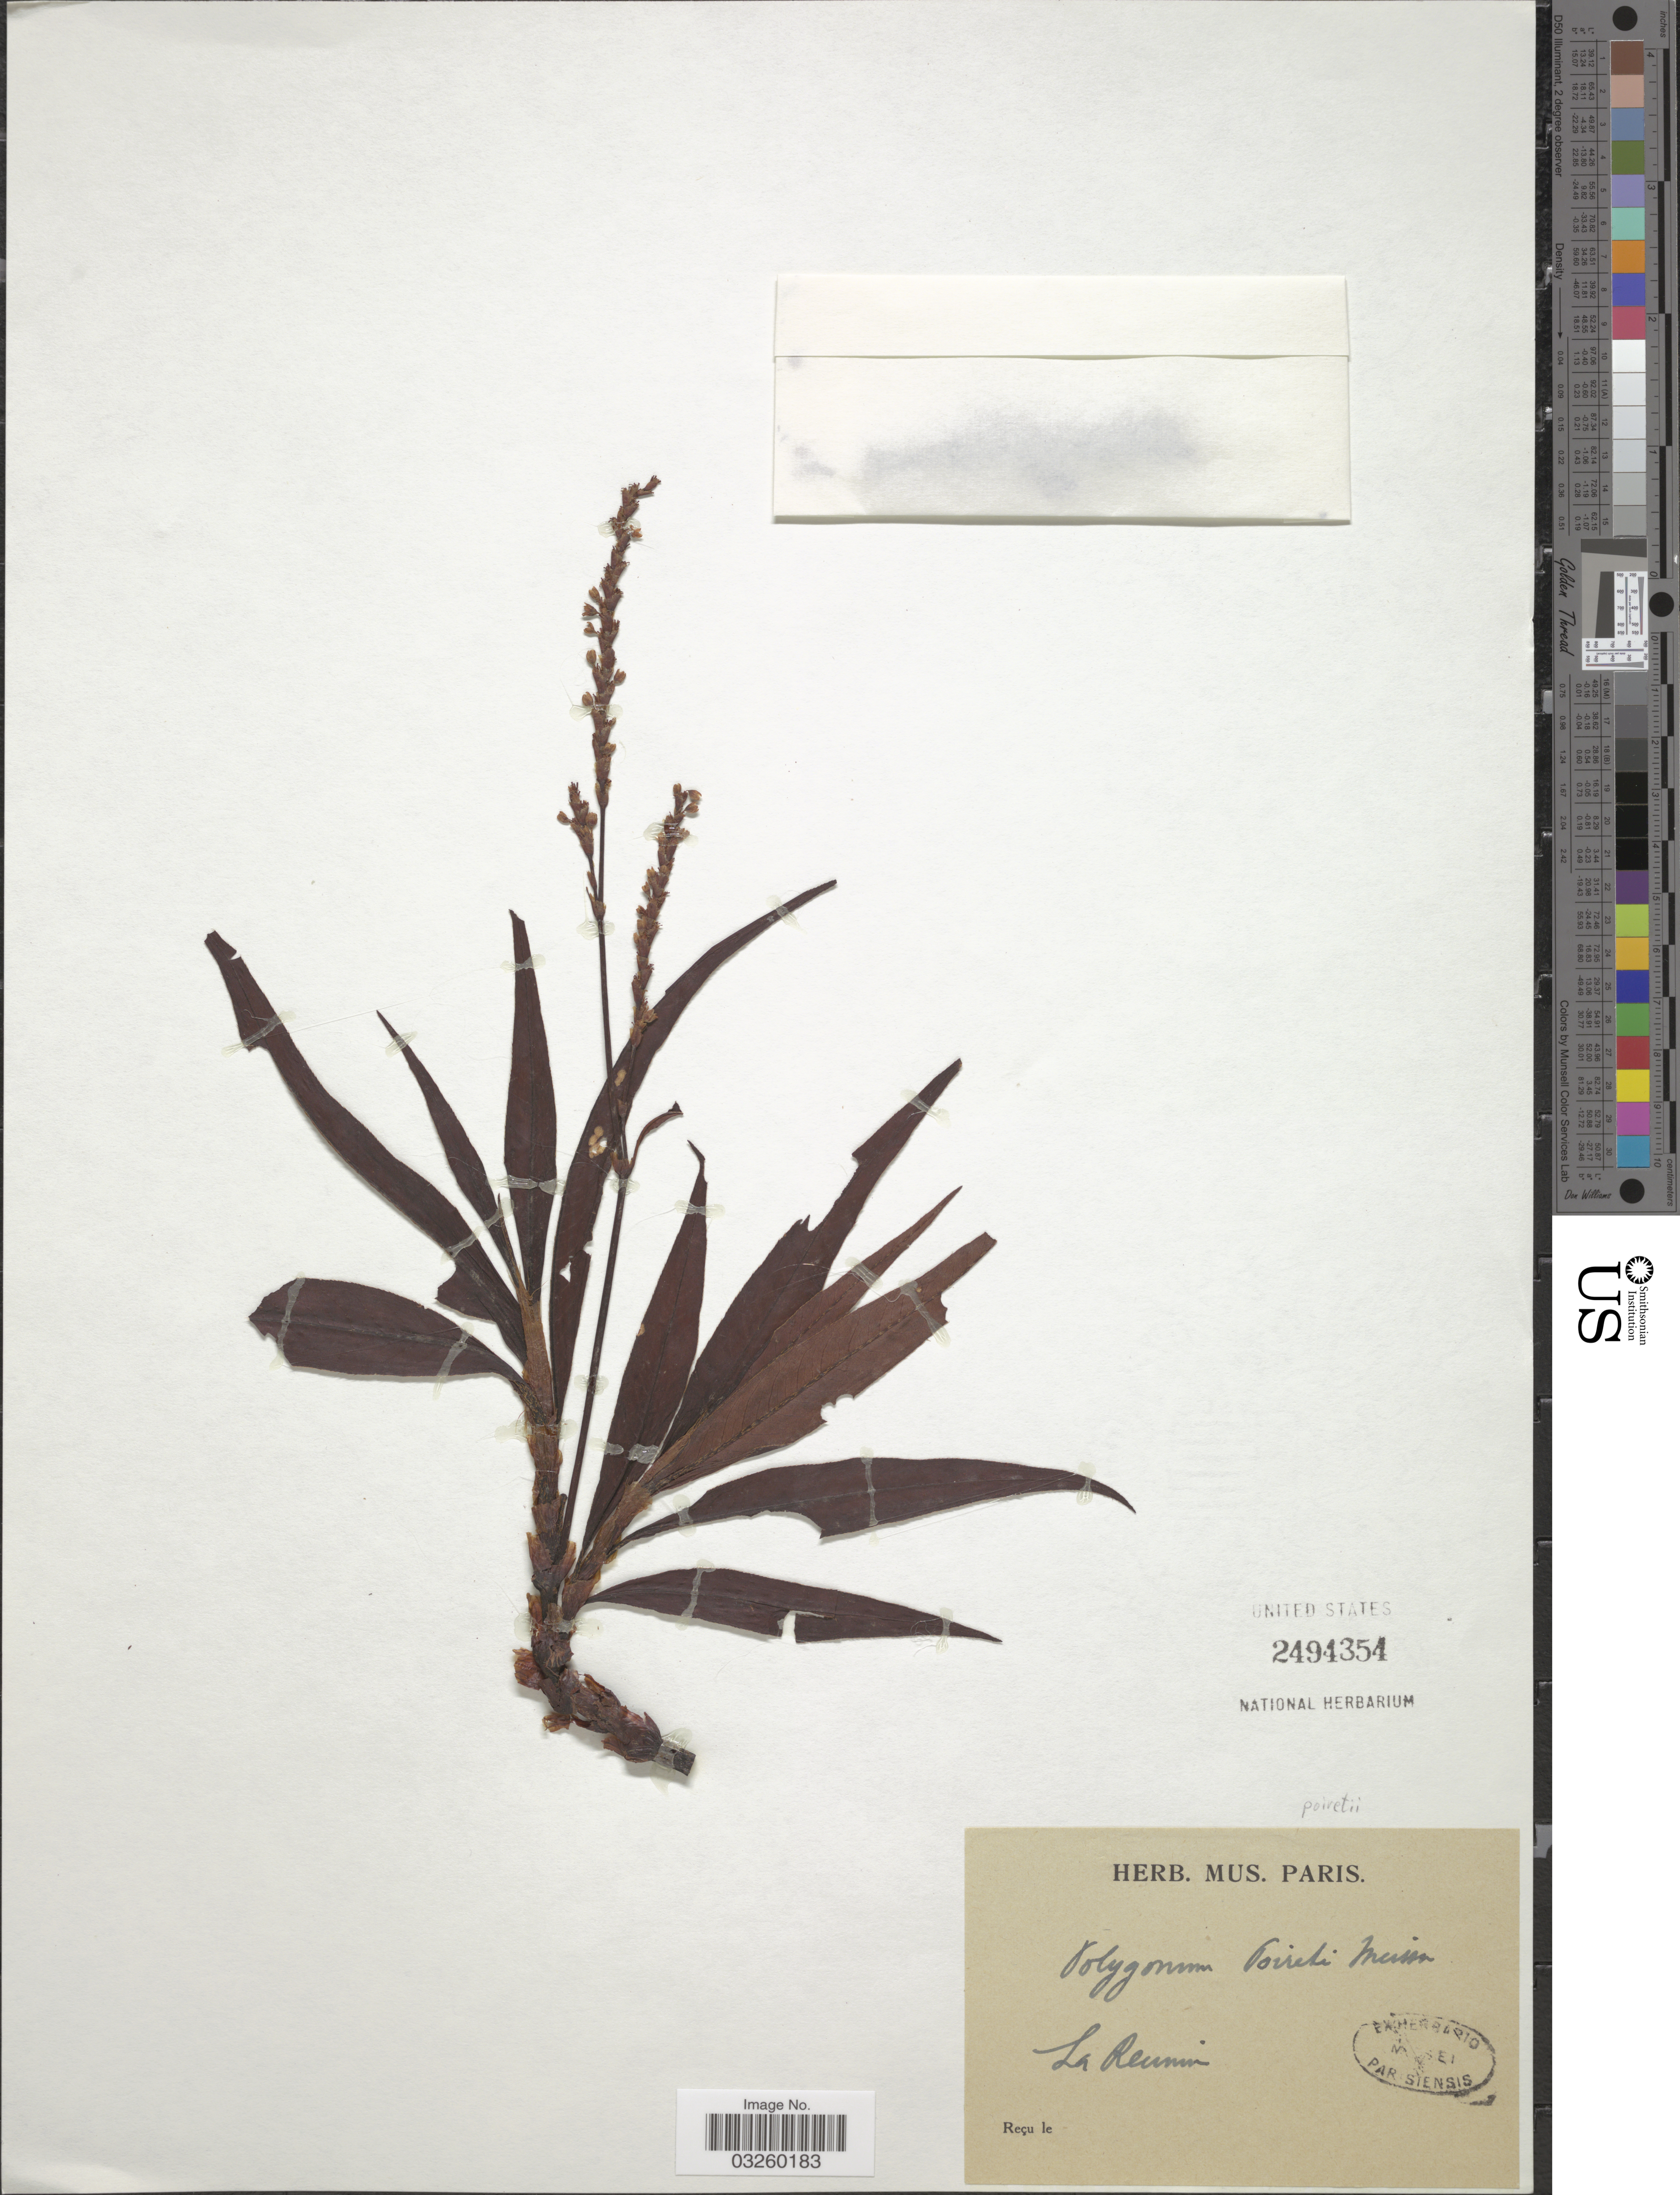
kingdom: Plantae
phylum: Tracheophyta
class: Magnoliopsida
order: Caryophyllales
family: Polygonaceae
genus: Polygonum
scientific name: Polygonum poiretii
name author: Meisn.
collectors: ex herb. Mus. Paris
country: Reunion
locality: La Reunion.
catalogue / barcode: US 2494354